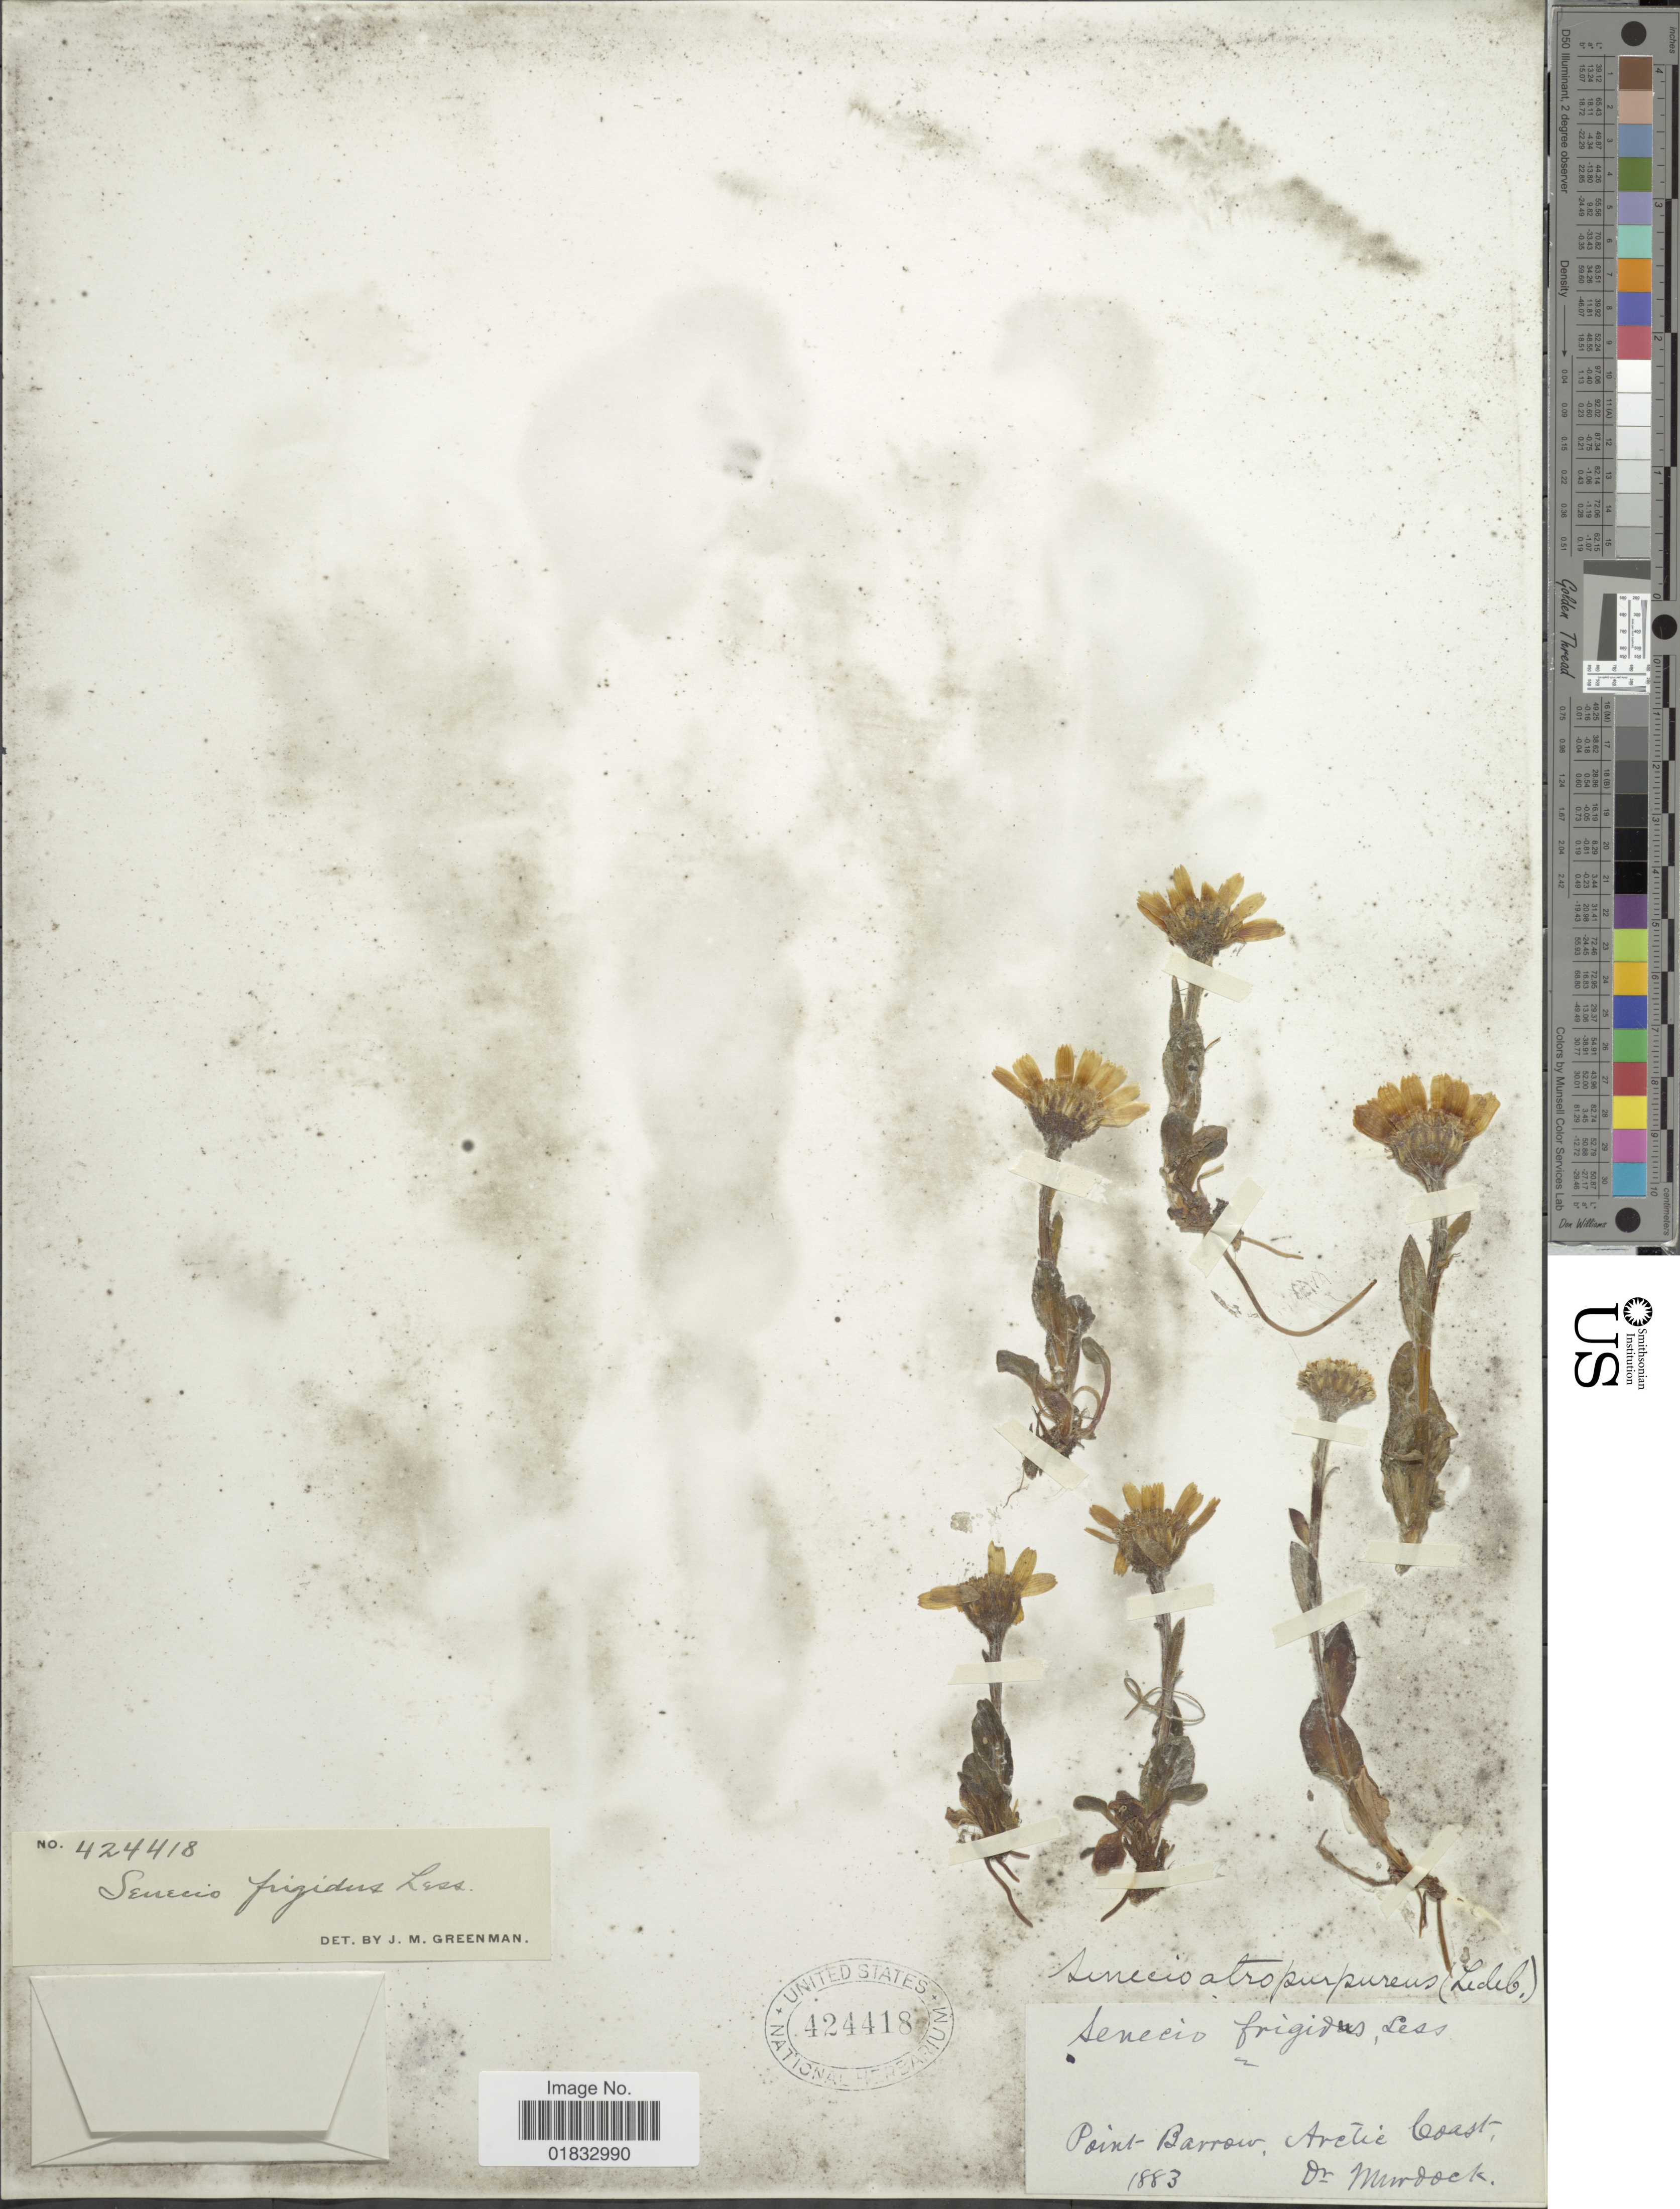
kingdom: Plantae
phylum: Tracheophyta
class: Magnoliopsida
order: Asterales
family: Asteraceae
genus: Tephroseris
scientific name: Tephroseris frigida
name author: (Richardson) Holub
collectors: -. Murdock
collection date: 1883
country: United States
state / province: Alaska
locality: Point Barrow, Arctic Coast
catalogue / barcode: US 424418